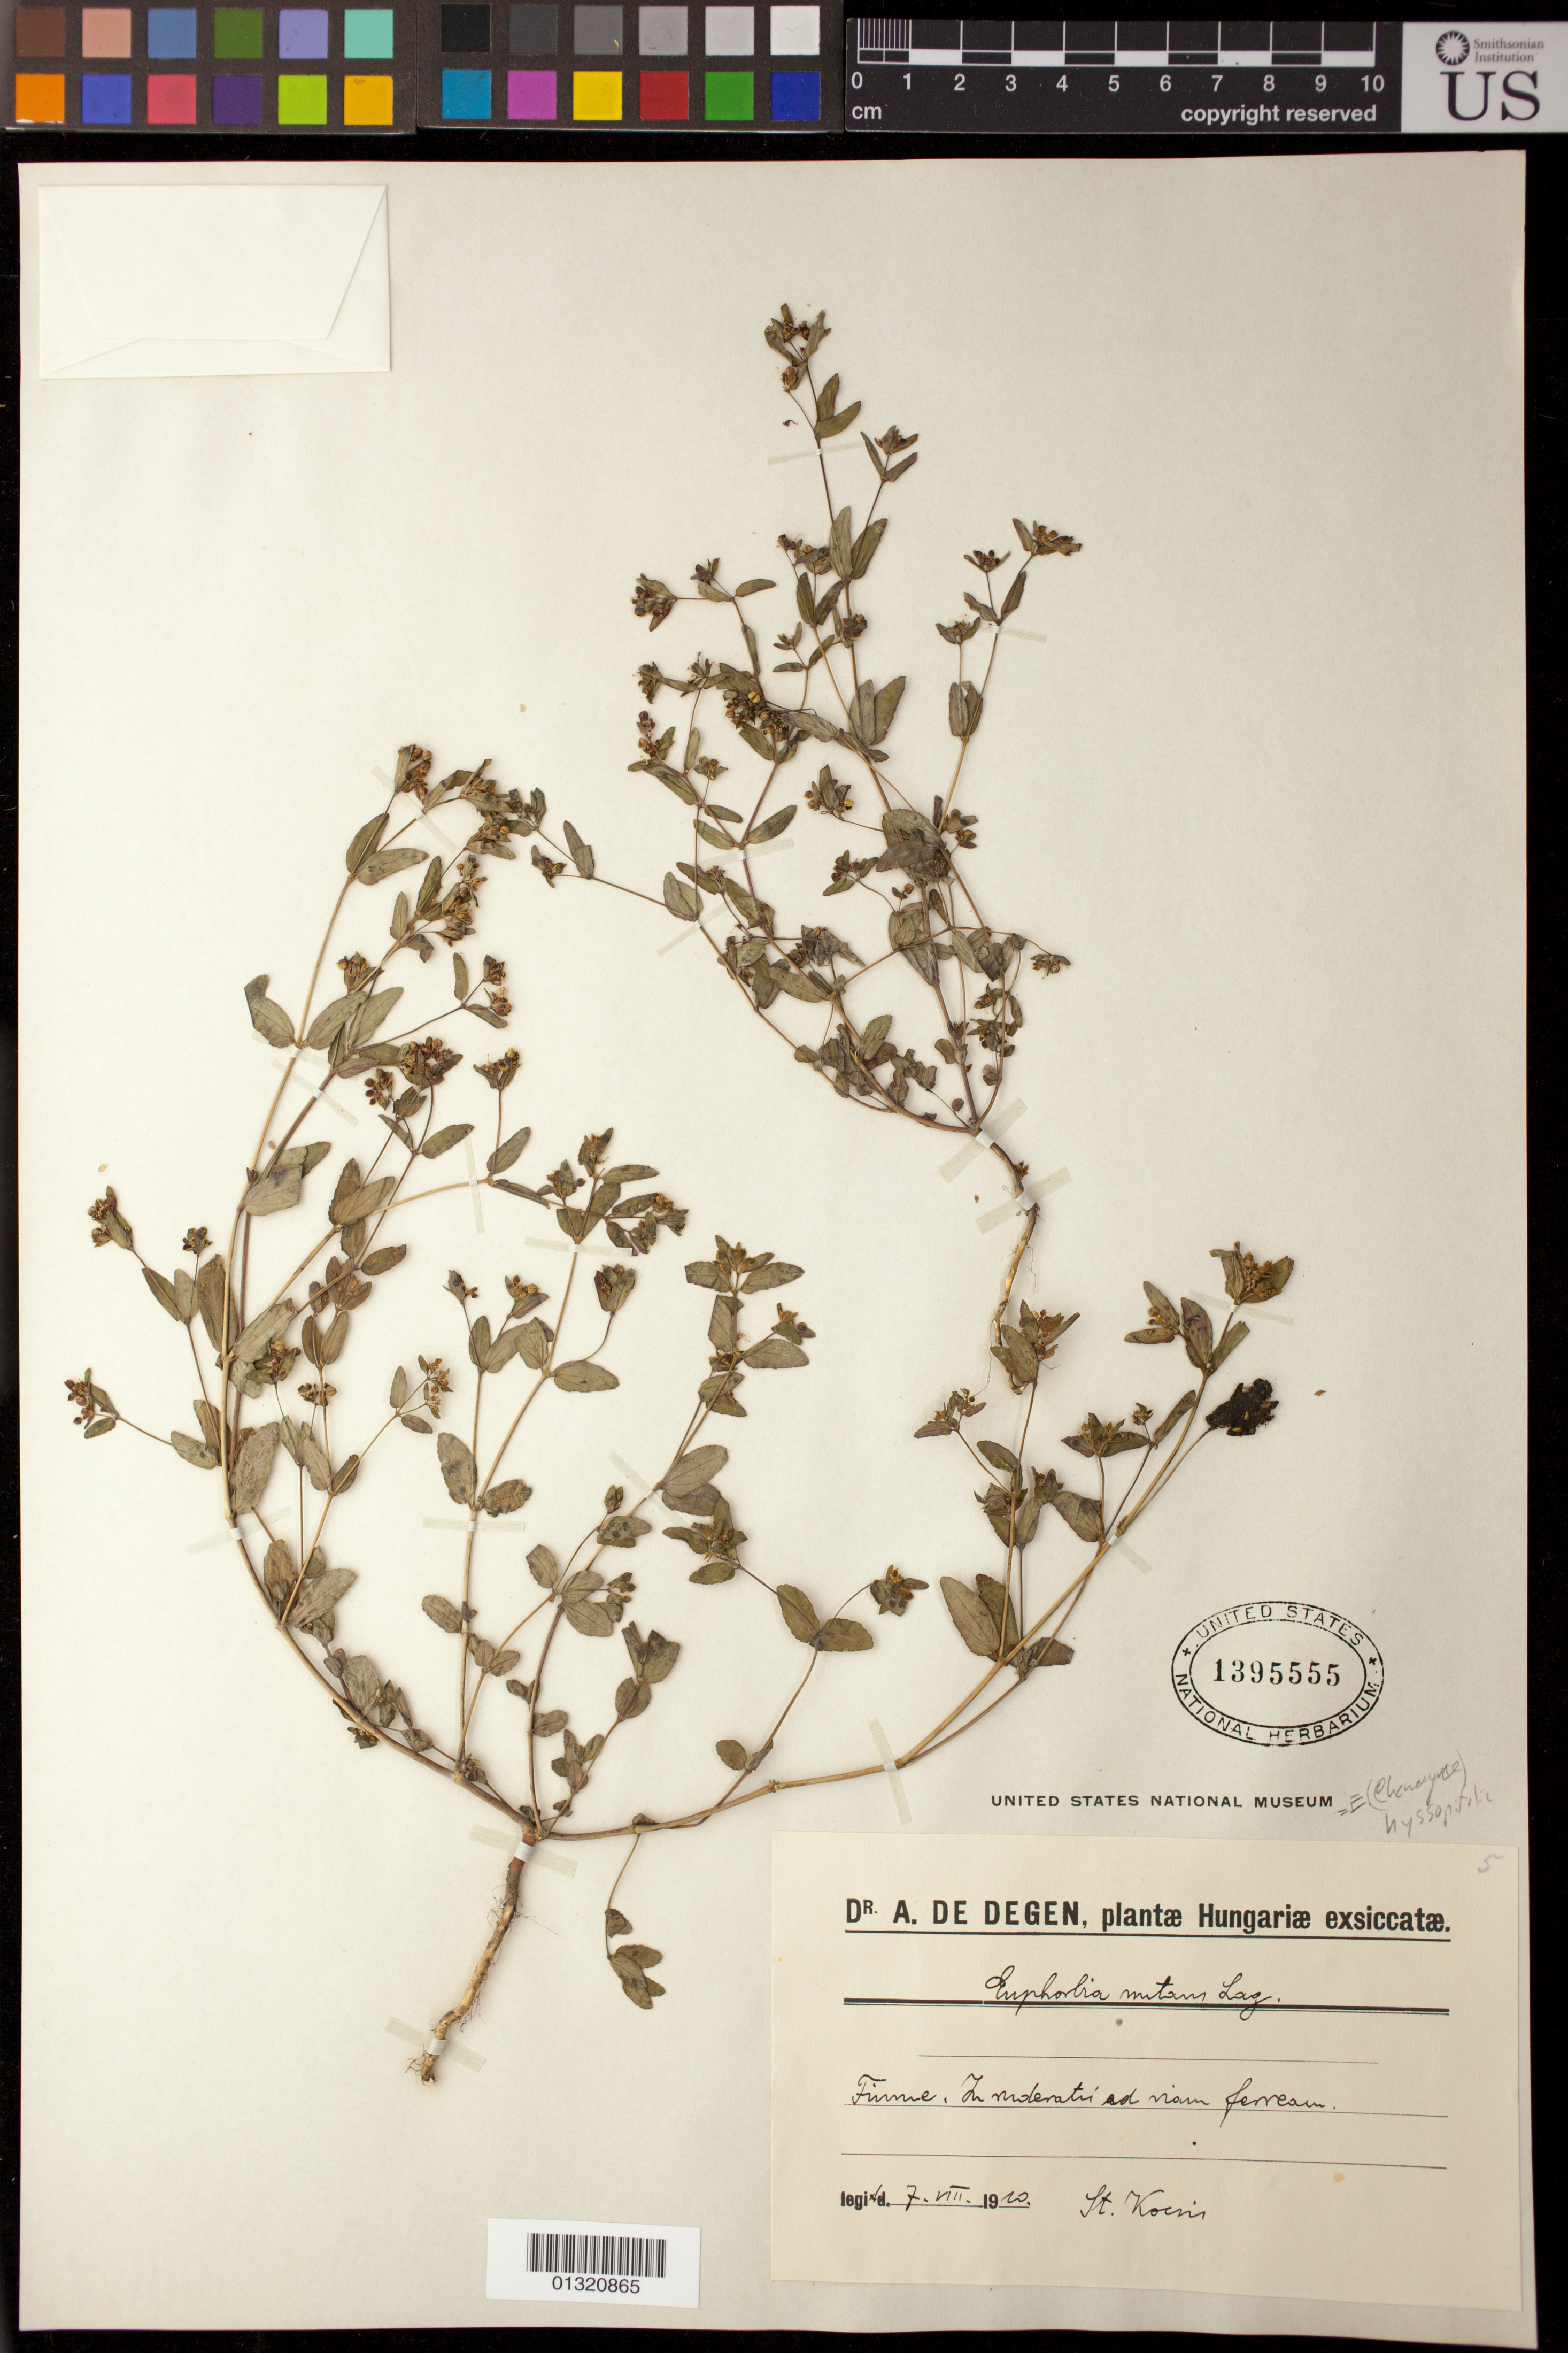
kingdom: Plantae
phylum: Tracheophyta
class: Magnoliopsida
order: Malpighiales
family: Euphorbiaceae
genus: Euphorbia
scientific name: Euphorbia hyssopifolia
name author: L.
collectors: A. von Degen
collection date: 1920-08-07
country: Hungary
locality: St. Kocni [interpreted]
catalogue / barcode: US 1395555